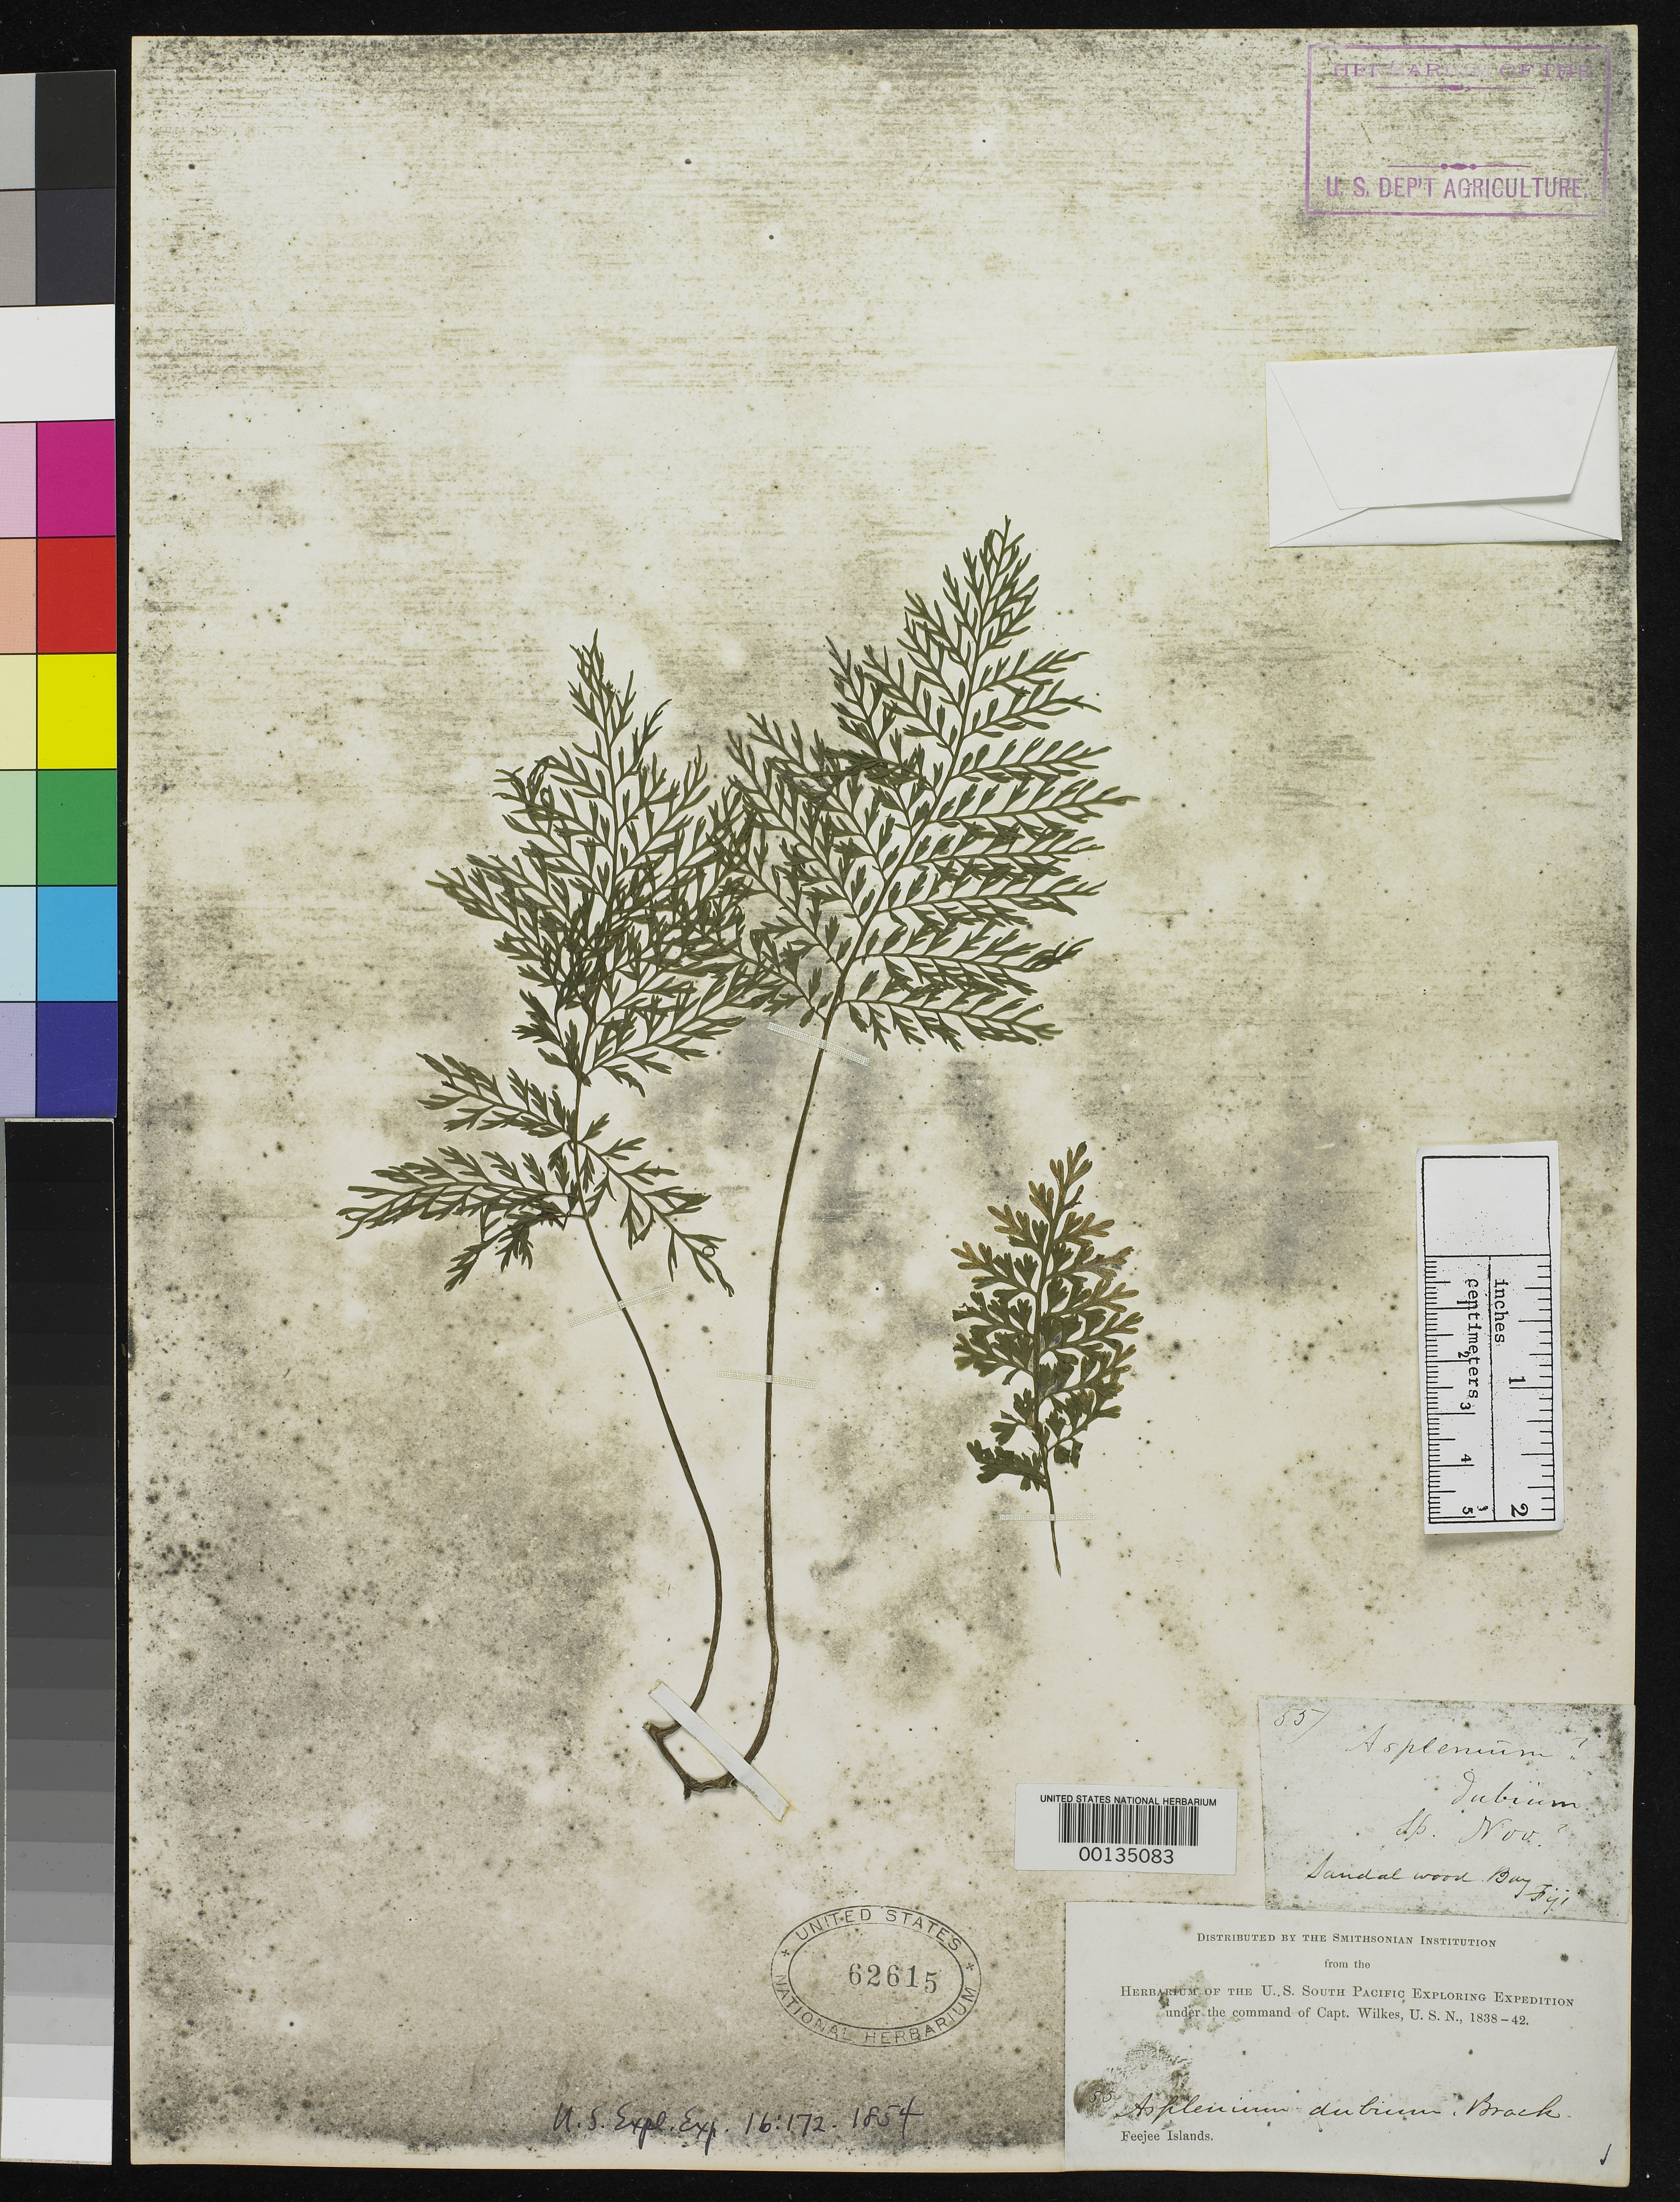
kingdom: Plantae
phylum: Tracheophyta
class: Polypodiopsida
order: Polypodiales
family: Aspleniaceae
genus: Asplenium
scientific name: Asplenium dubium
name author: Brack. in Wilkes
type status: Type Collection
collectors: Wilkes Explor. Exped.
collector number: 55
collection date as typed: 1838 to -- --- 1842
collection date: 1838/1842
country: Fiji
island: Ovalau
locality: Sandalwood Bay.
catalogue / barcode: US 62615